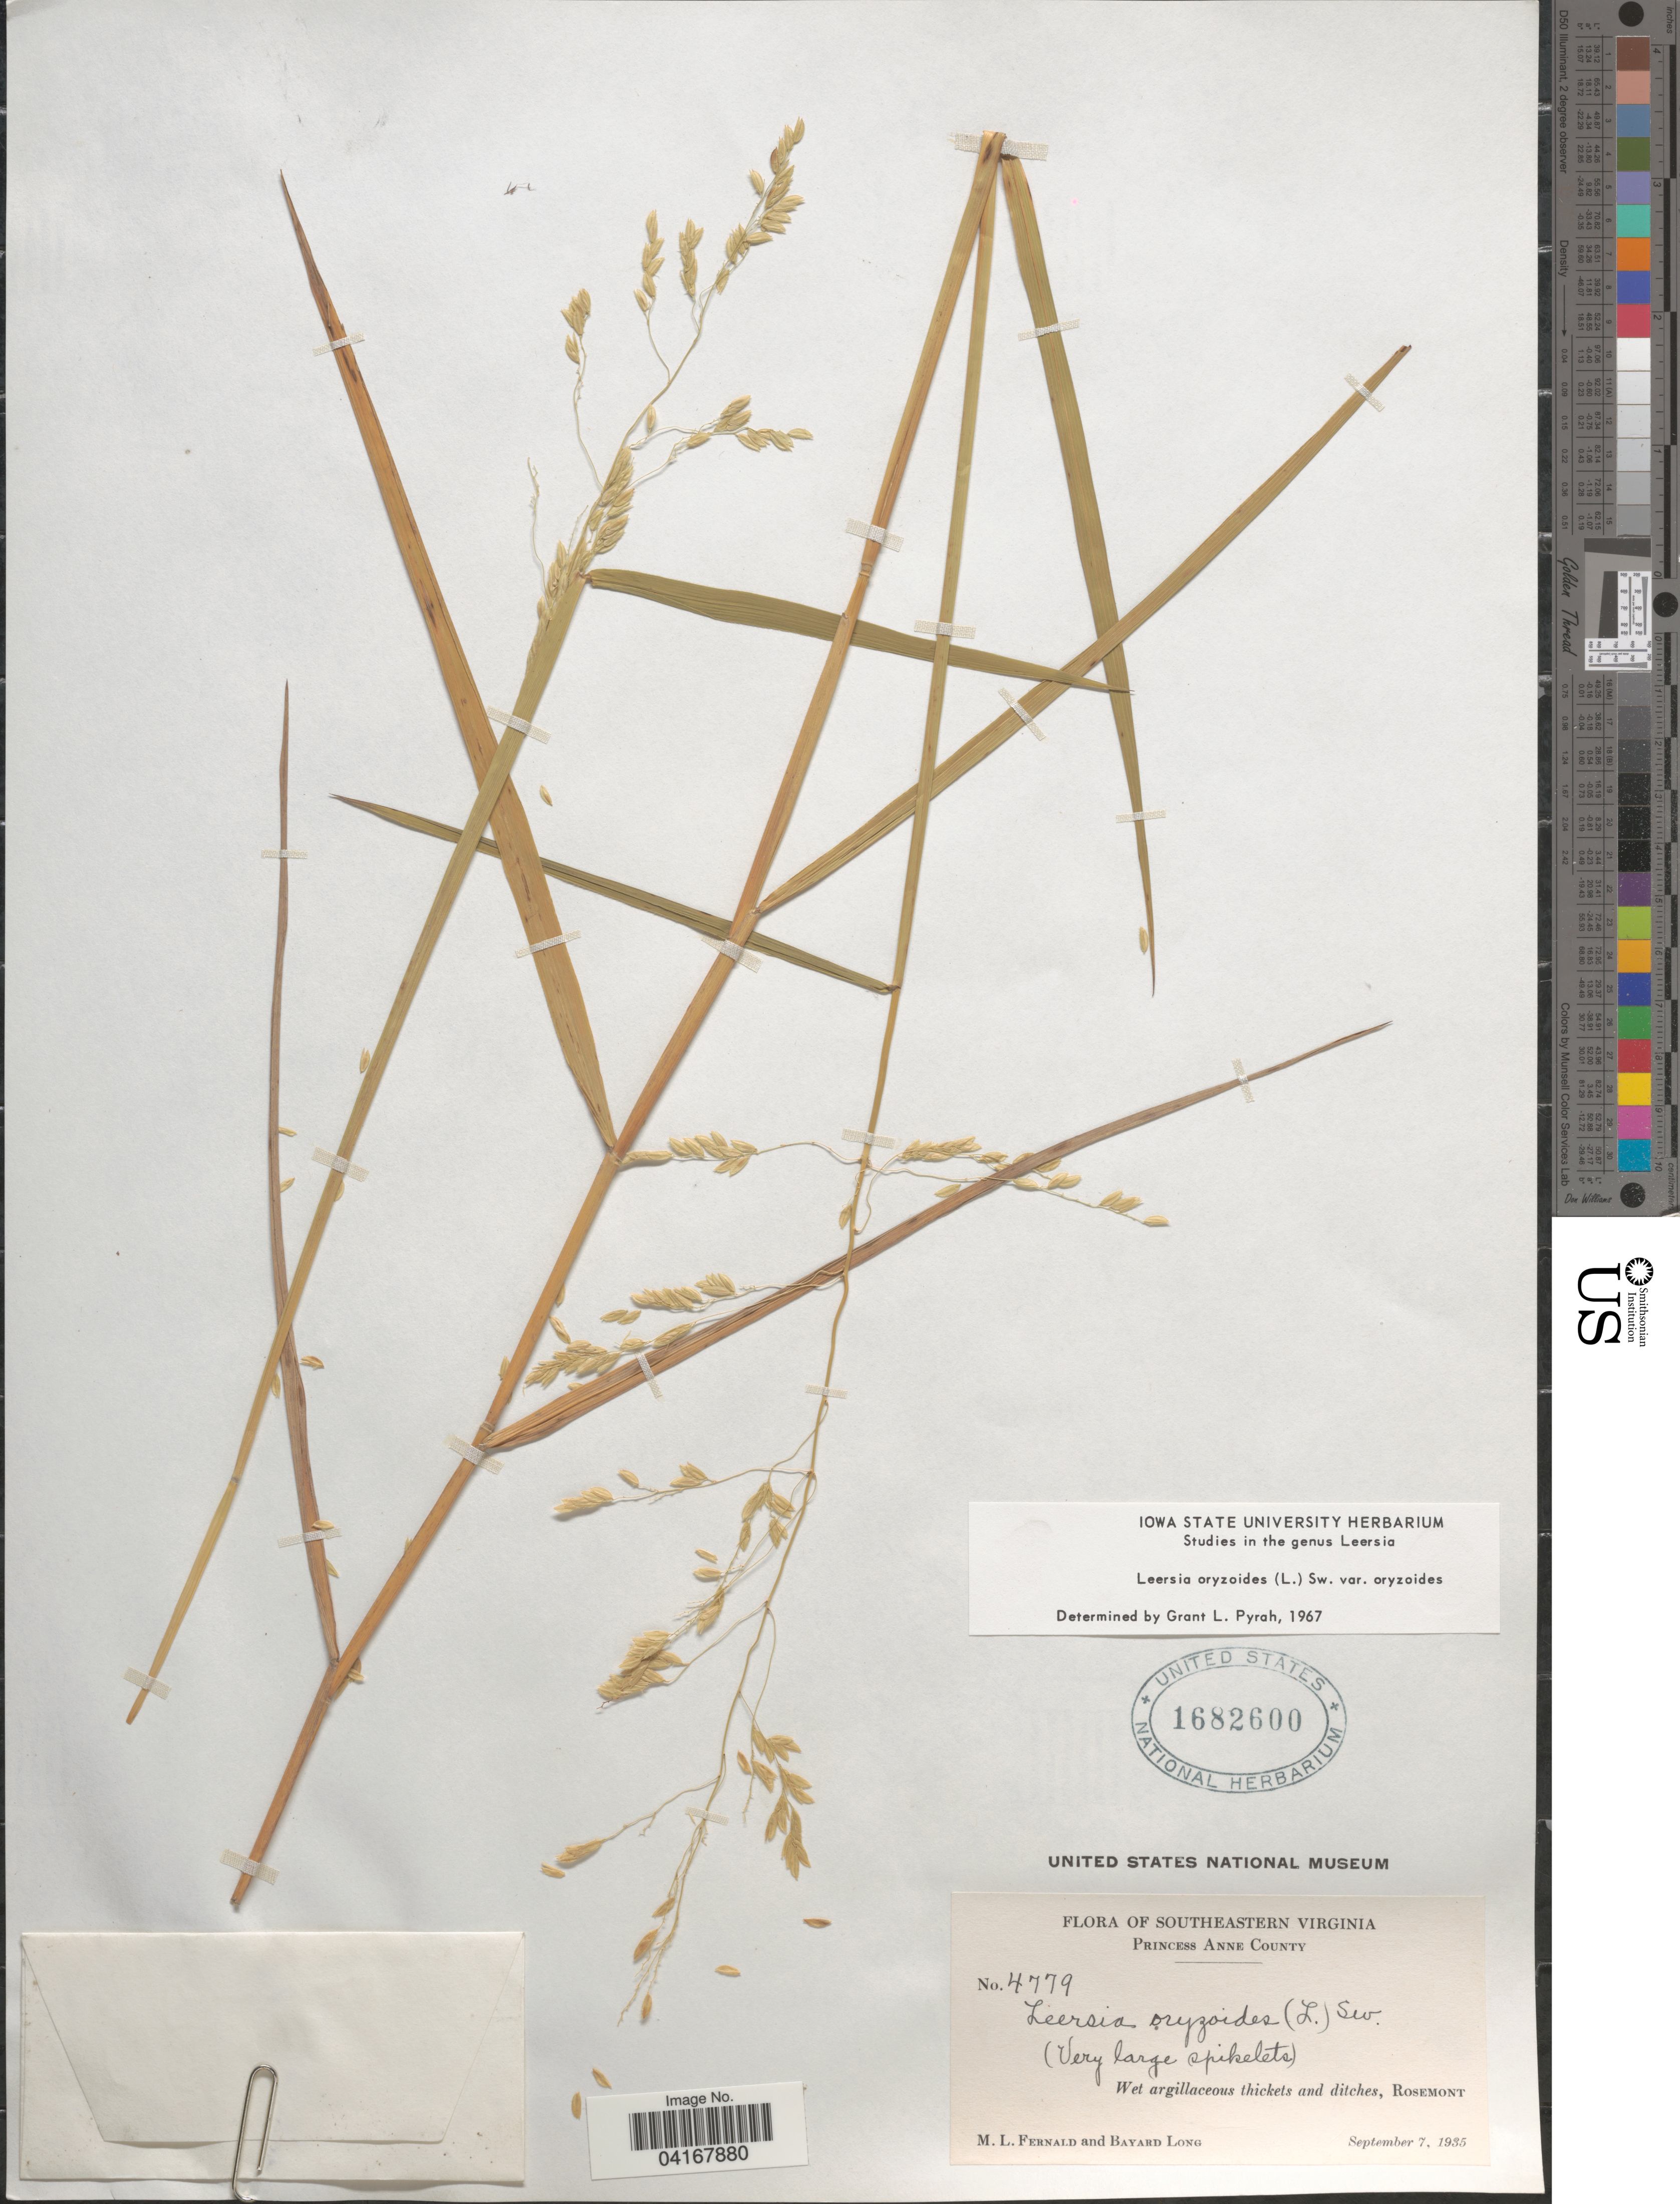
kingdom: Plantae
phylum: Tracheophyta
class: Liliopsida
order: Poales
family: Poaceae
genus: Leersia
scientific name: Leersia oryzoides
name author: (L.) Sw.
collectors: M. L. Fernald & B. Long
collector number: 4779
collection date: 1935-09-07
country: United States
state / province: Virginia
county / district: City of Virginia Beach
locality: Southeastern Virginia. Princess Anne County. Rosemont.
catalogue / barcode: US 1682600